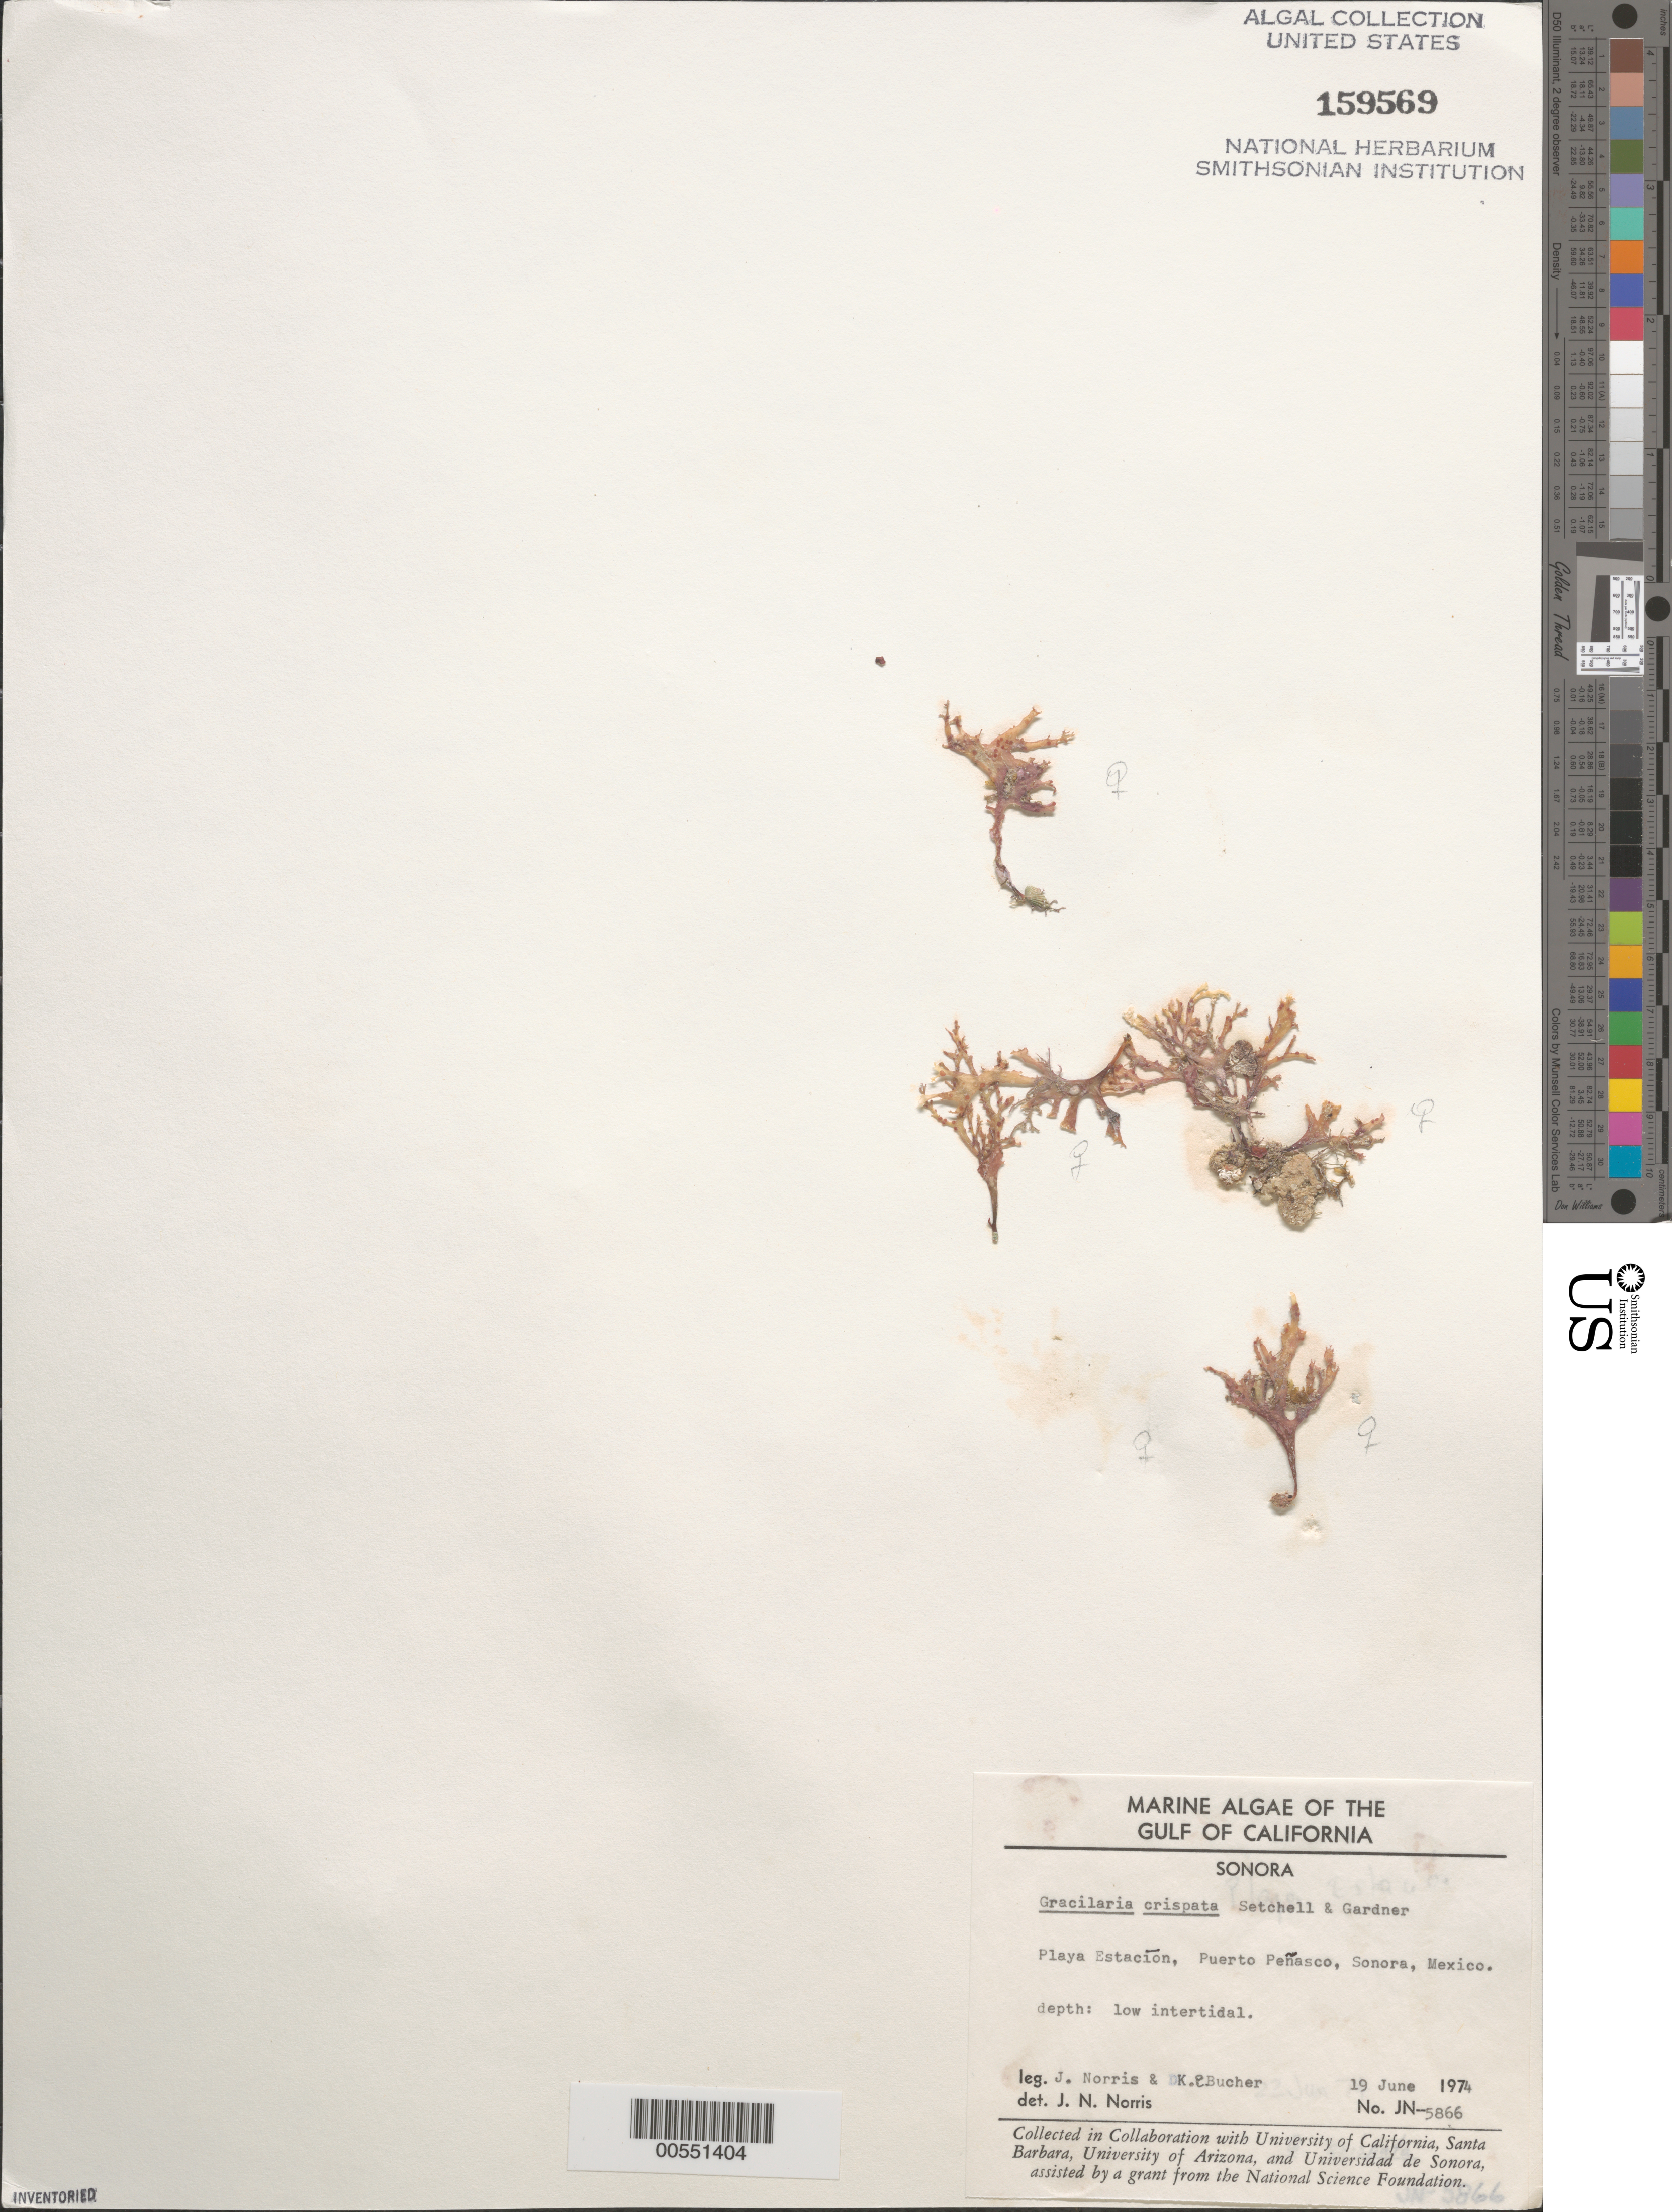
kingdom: Plantae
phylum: Rhodophyta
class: Florideophyceae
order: Gracilariales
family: Gracilariaceae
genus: Gracilaria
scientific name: Gracilaria crispata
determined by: Norris, James N.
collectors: J. N. Norris & K. E. Bucher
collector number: JN-5866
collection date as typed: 19 Jun 1974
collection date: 1974-06-19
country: Mexico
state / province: Sonora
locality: Playa Estacion, Puerto Penasco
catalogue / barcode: US 159569